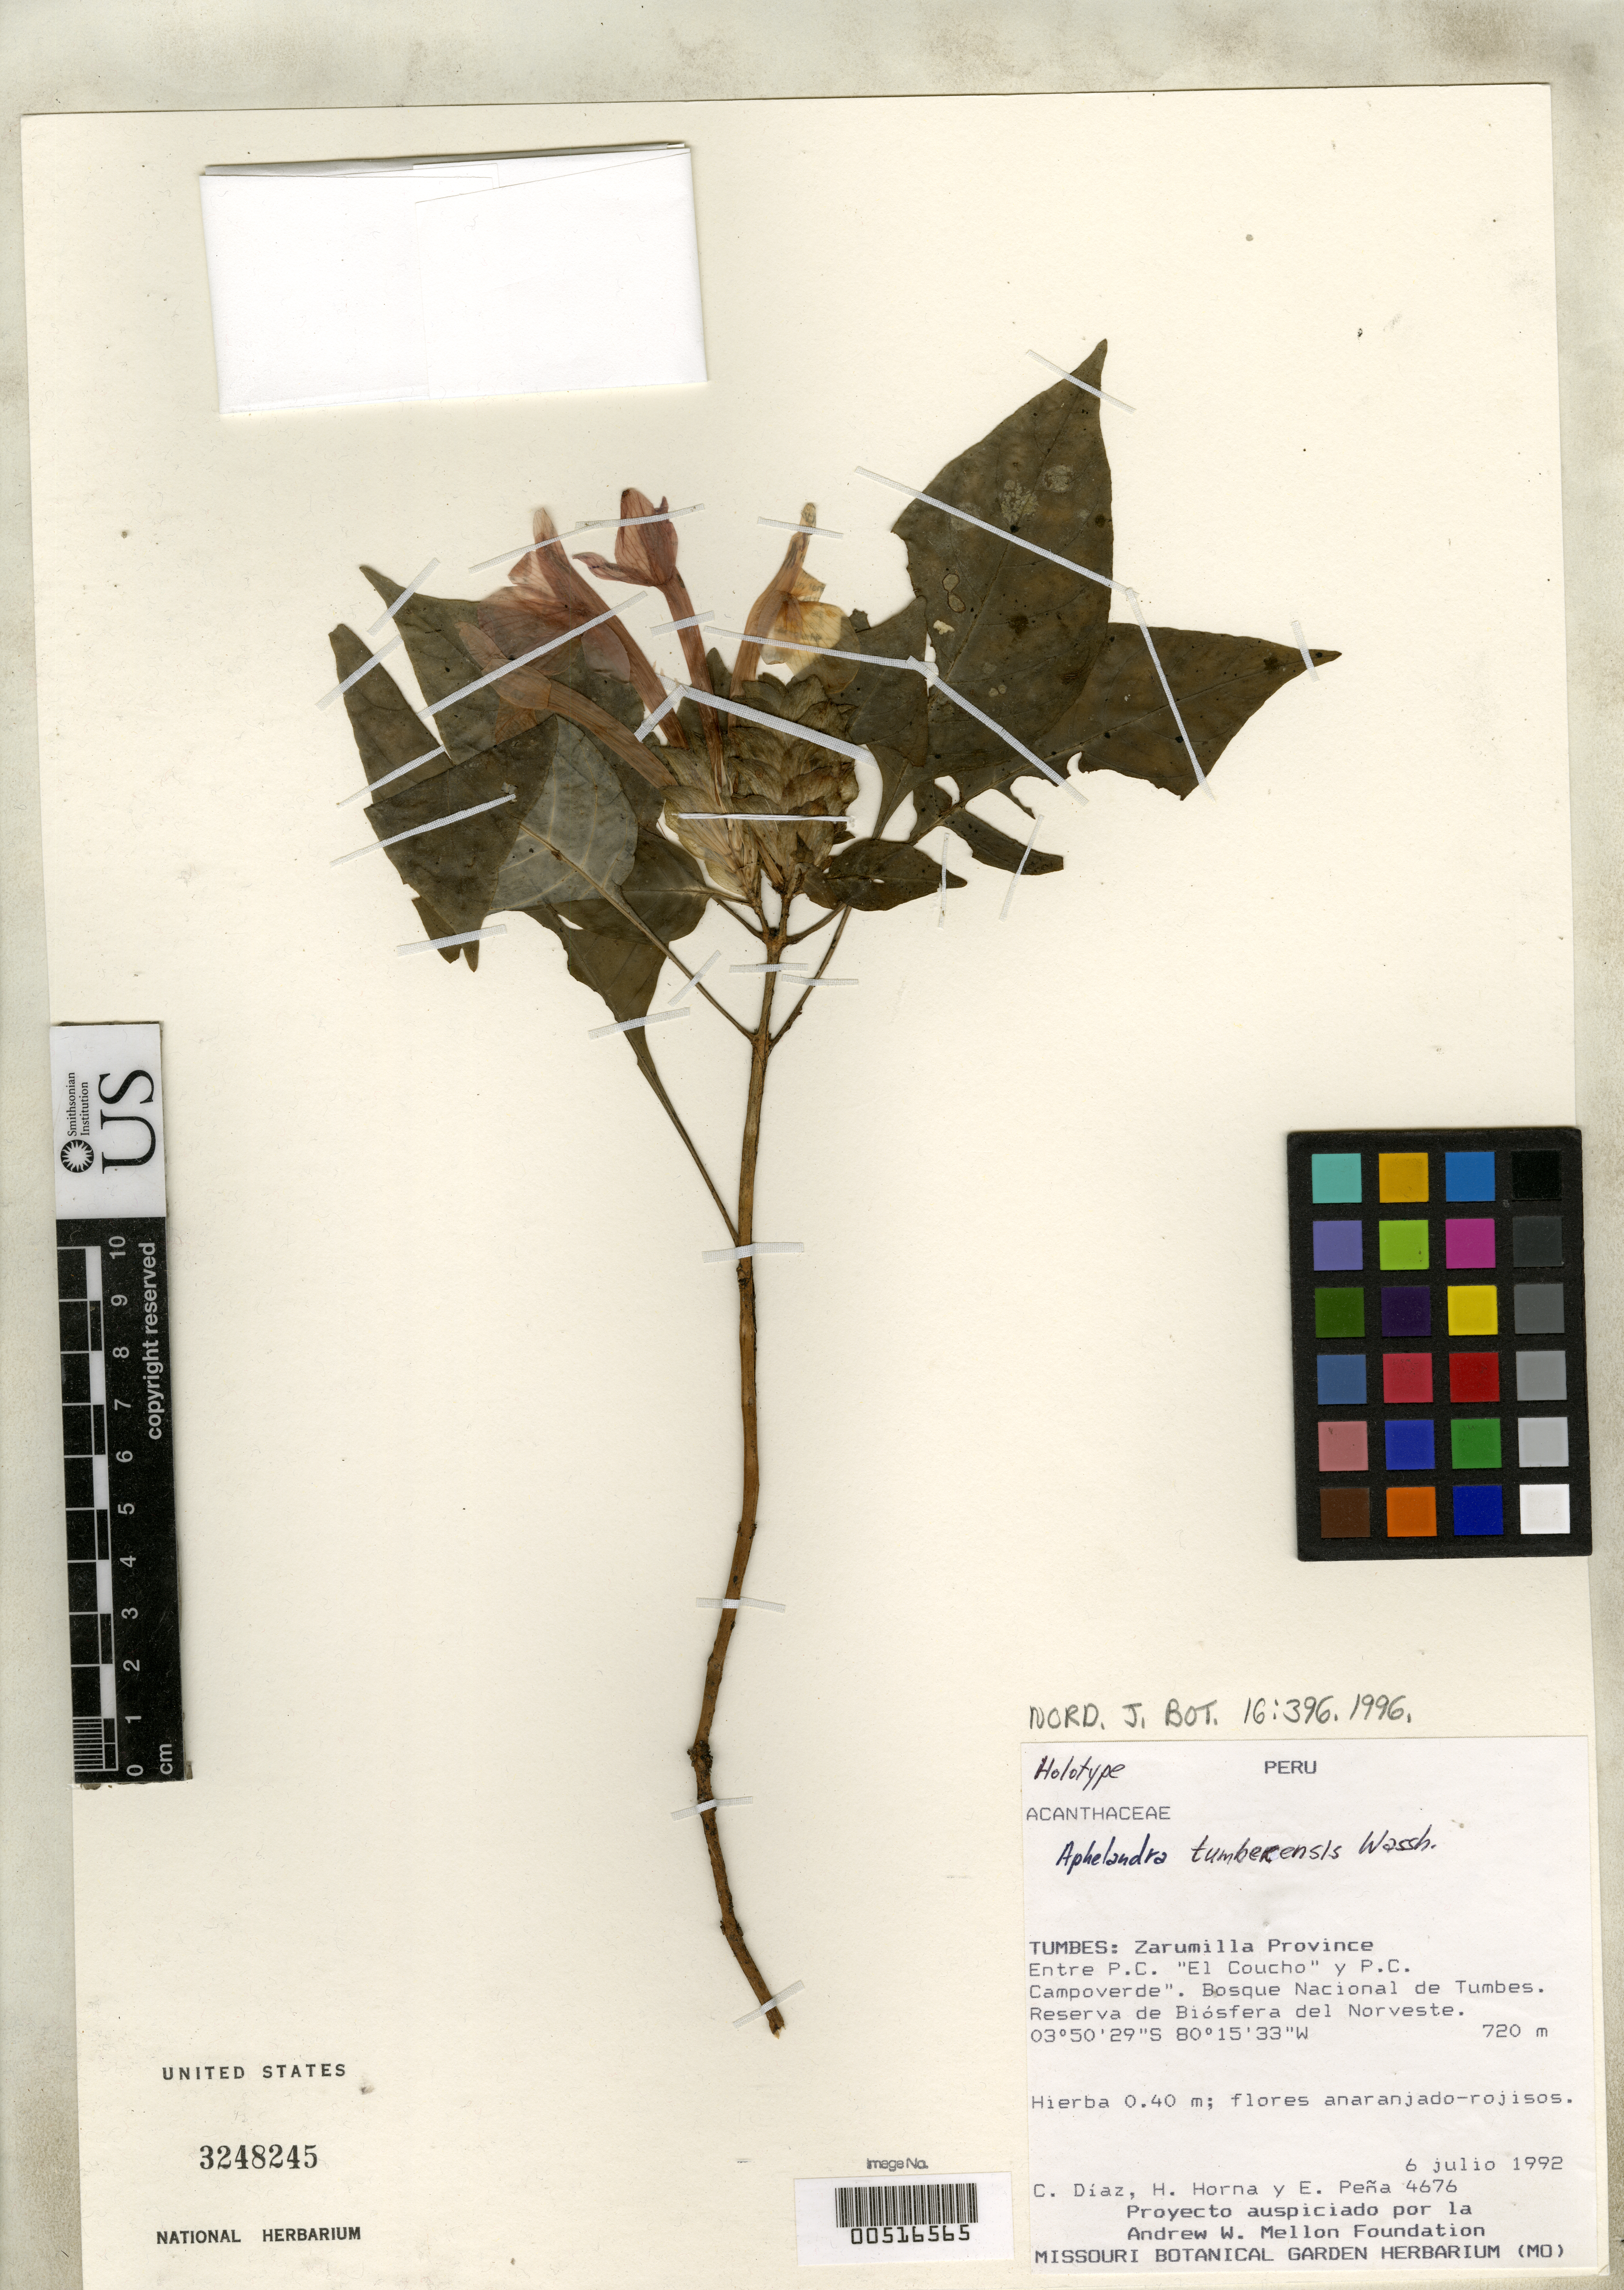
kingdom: Plantae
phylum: Tracheophyta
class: Magnoliopsida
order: Lamiales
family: Acanthaceae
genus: Aphelandra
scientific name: Aphelandra tumbecensis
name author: Wassh.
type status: Holotype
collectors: C. Díaz, H. Horna & E. Pena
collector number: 4676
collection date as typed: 06 Jul 1992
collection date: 1992-07-06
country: Peru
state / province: Tumbes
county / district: Zarumilla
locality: Bosque Nacional Detumbes, between P.C. "El Coucho" & P.C. Campo Verde, reserva de Biosfera del Norveste.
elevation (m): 720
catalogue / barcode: US 3248245